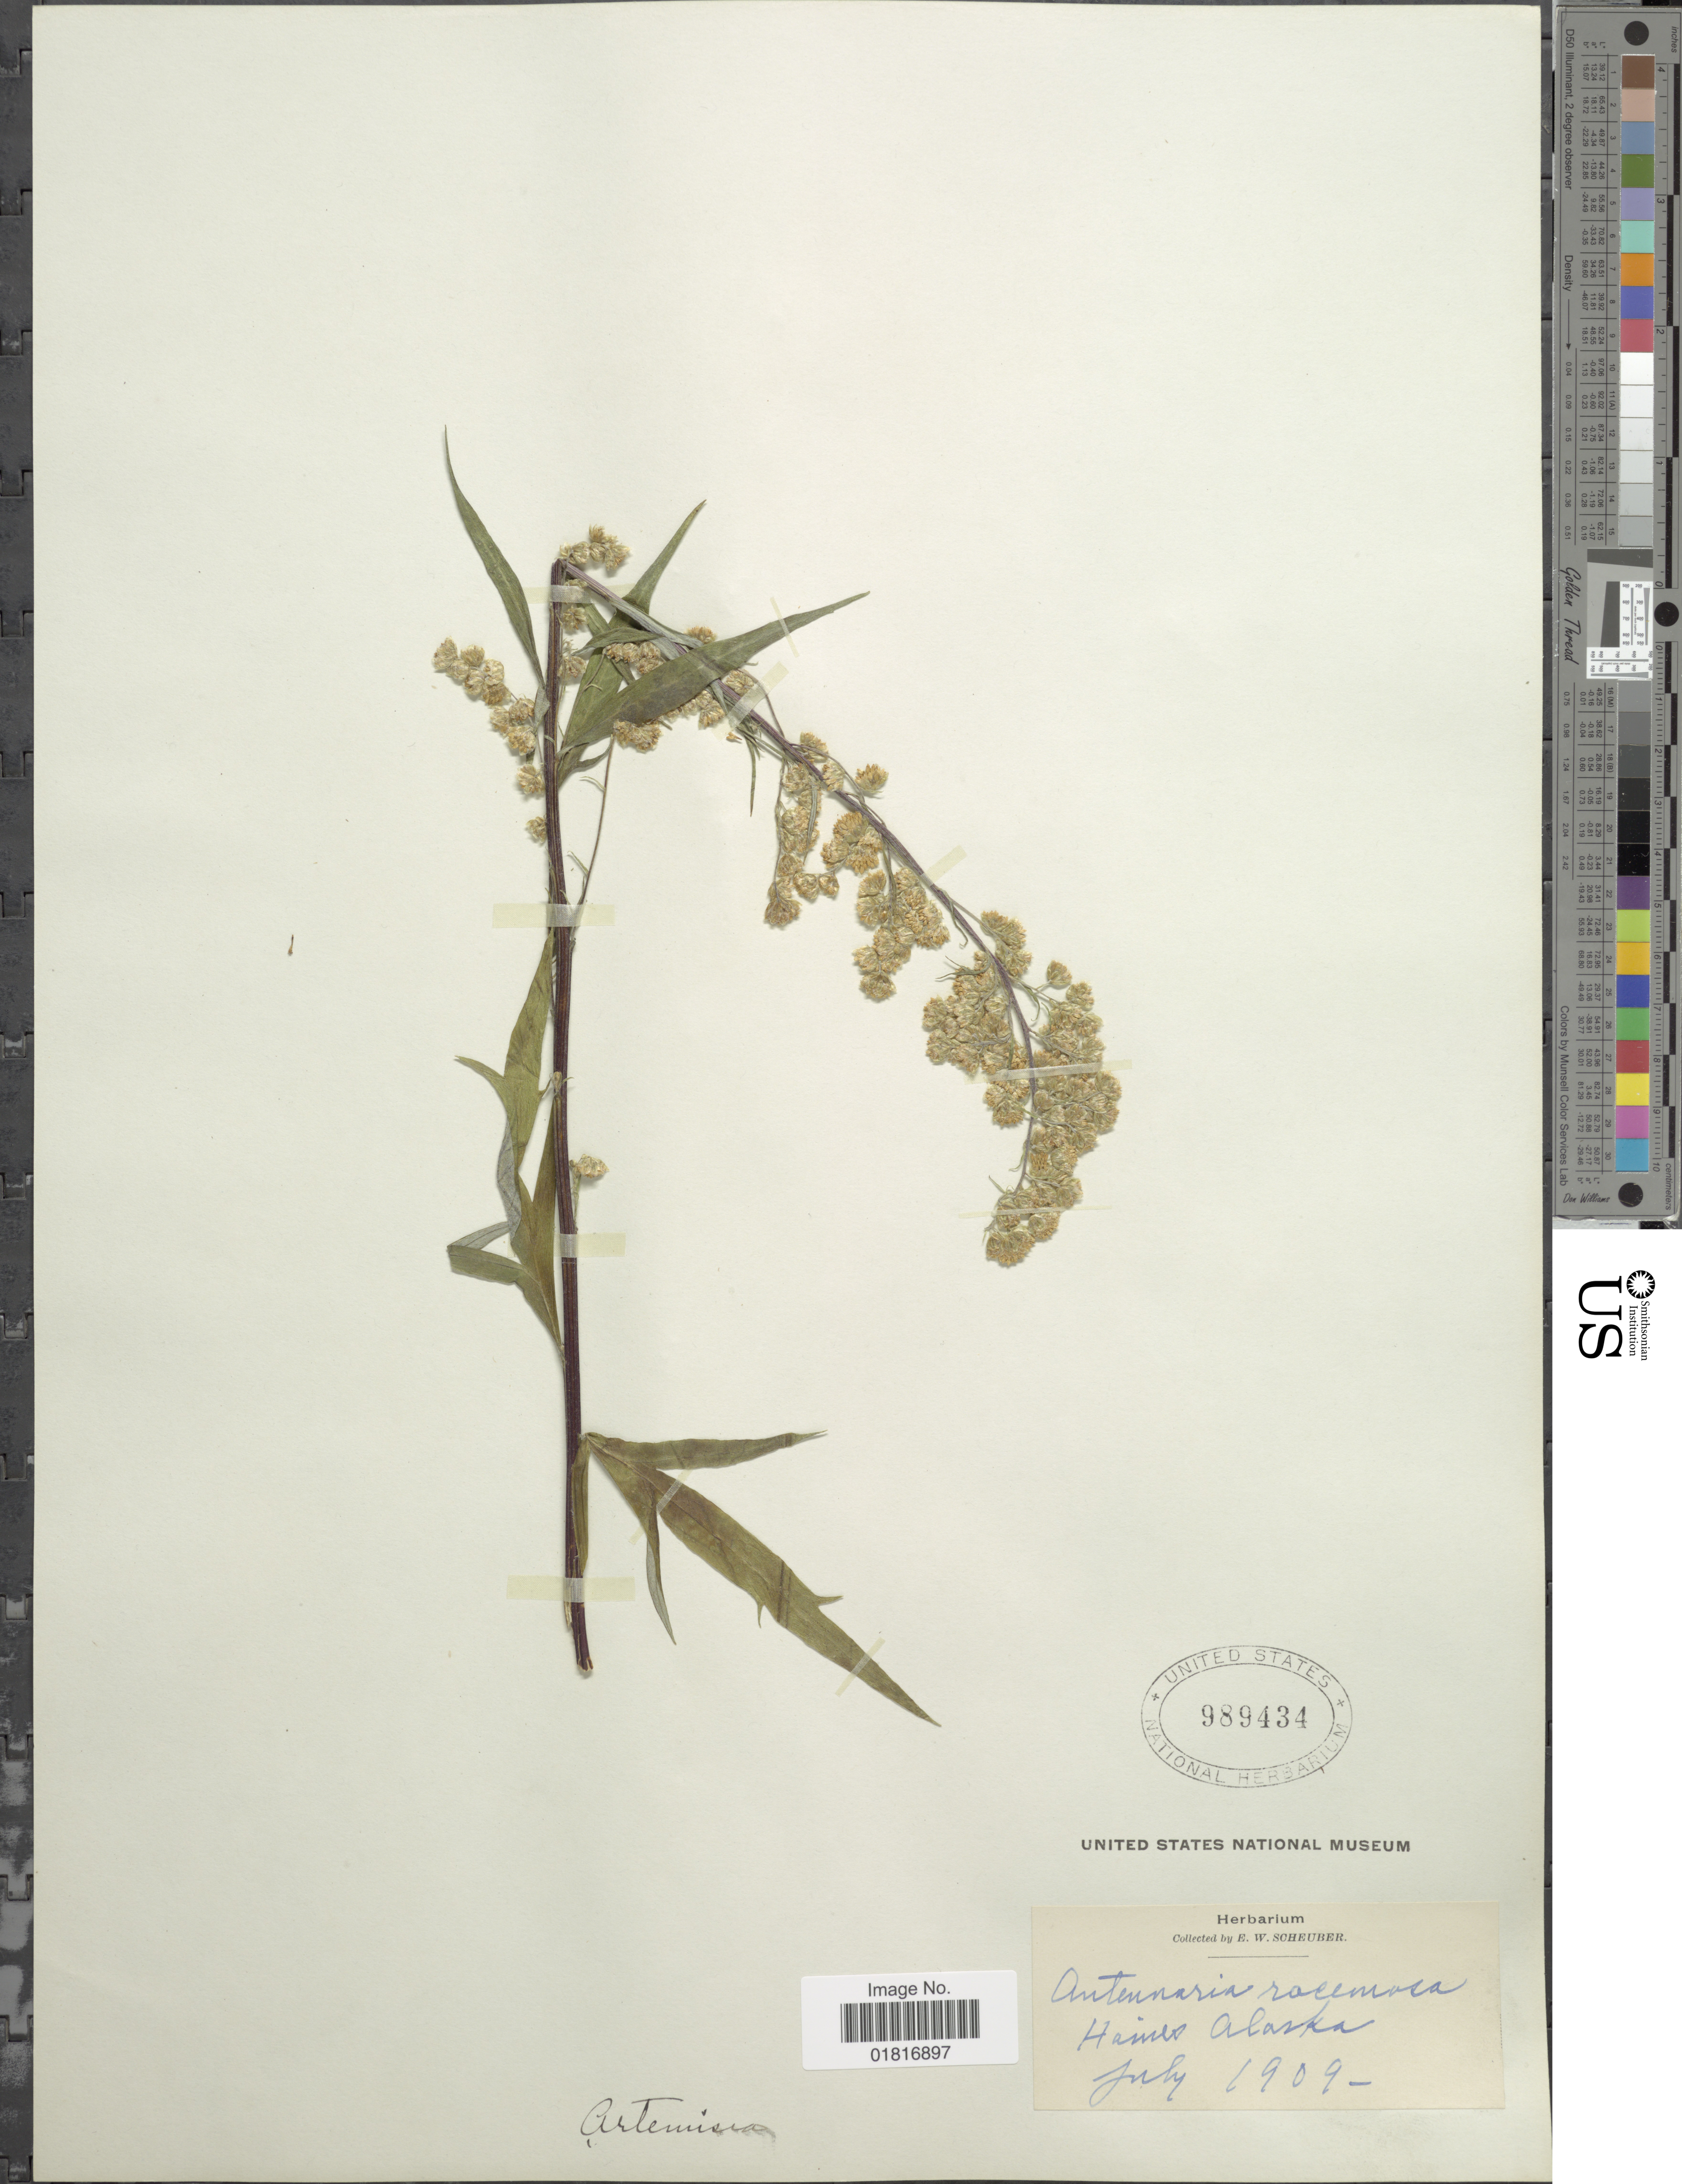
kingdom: Plantae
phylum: Tracheophyta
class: Magnoliopsida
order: Asterales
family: Asteraceae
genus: Artemisia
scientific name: Artemisia tilesii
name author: Ledeb.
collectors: E. Scheuber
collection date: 1909-07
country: United States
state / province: Alaska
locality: Haines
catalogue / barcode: US 989434